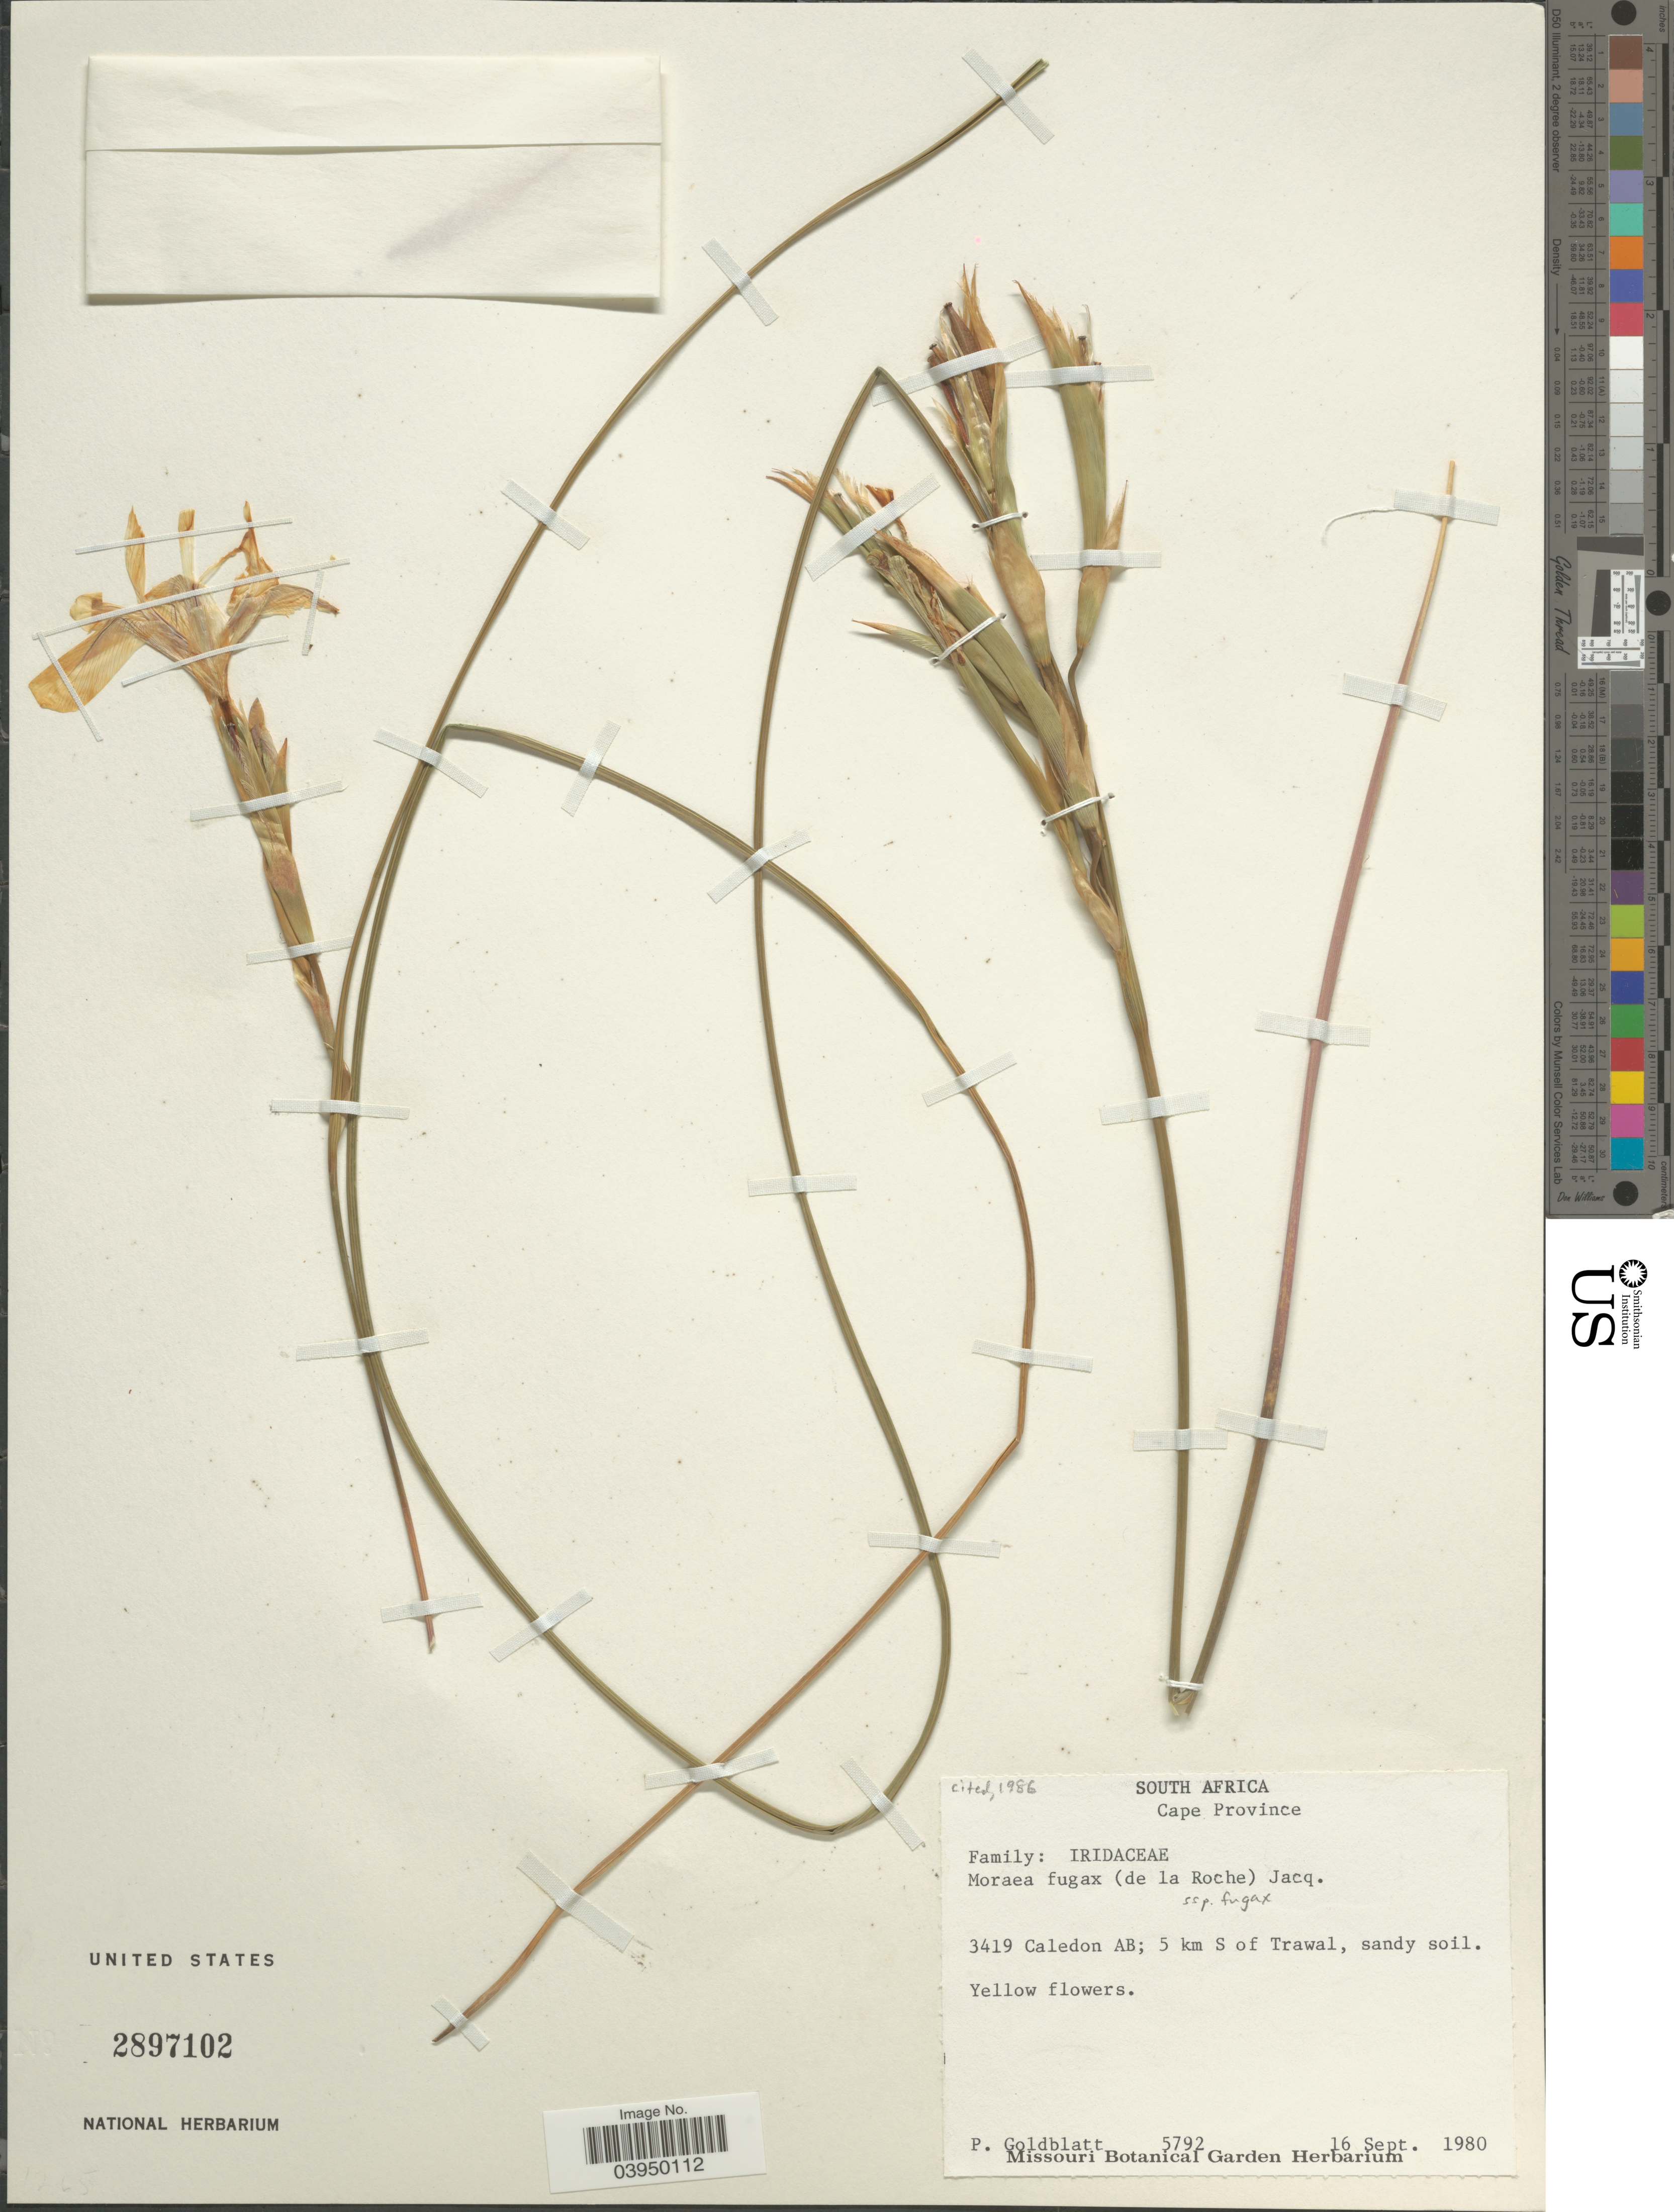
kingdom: Plantae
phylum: Tracheophyta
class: Liliopsida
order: Asparagales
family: Iridaceae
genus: Moraea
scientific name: Moraea fugax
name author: (D. Delaroche) Jacq.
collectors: P. Goldblatt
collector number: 5792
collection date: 1980-09-16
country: South Africa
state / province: Western Cape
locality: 3419 Caledon AB; 5 km S of Trawal, sandy soil.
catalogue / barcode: US 2897102